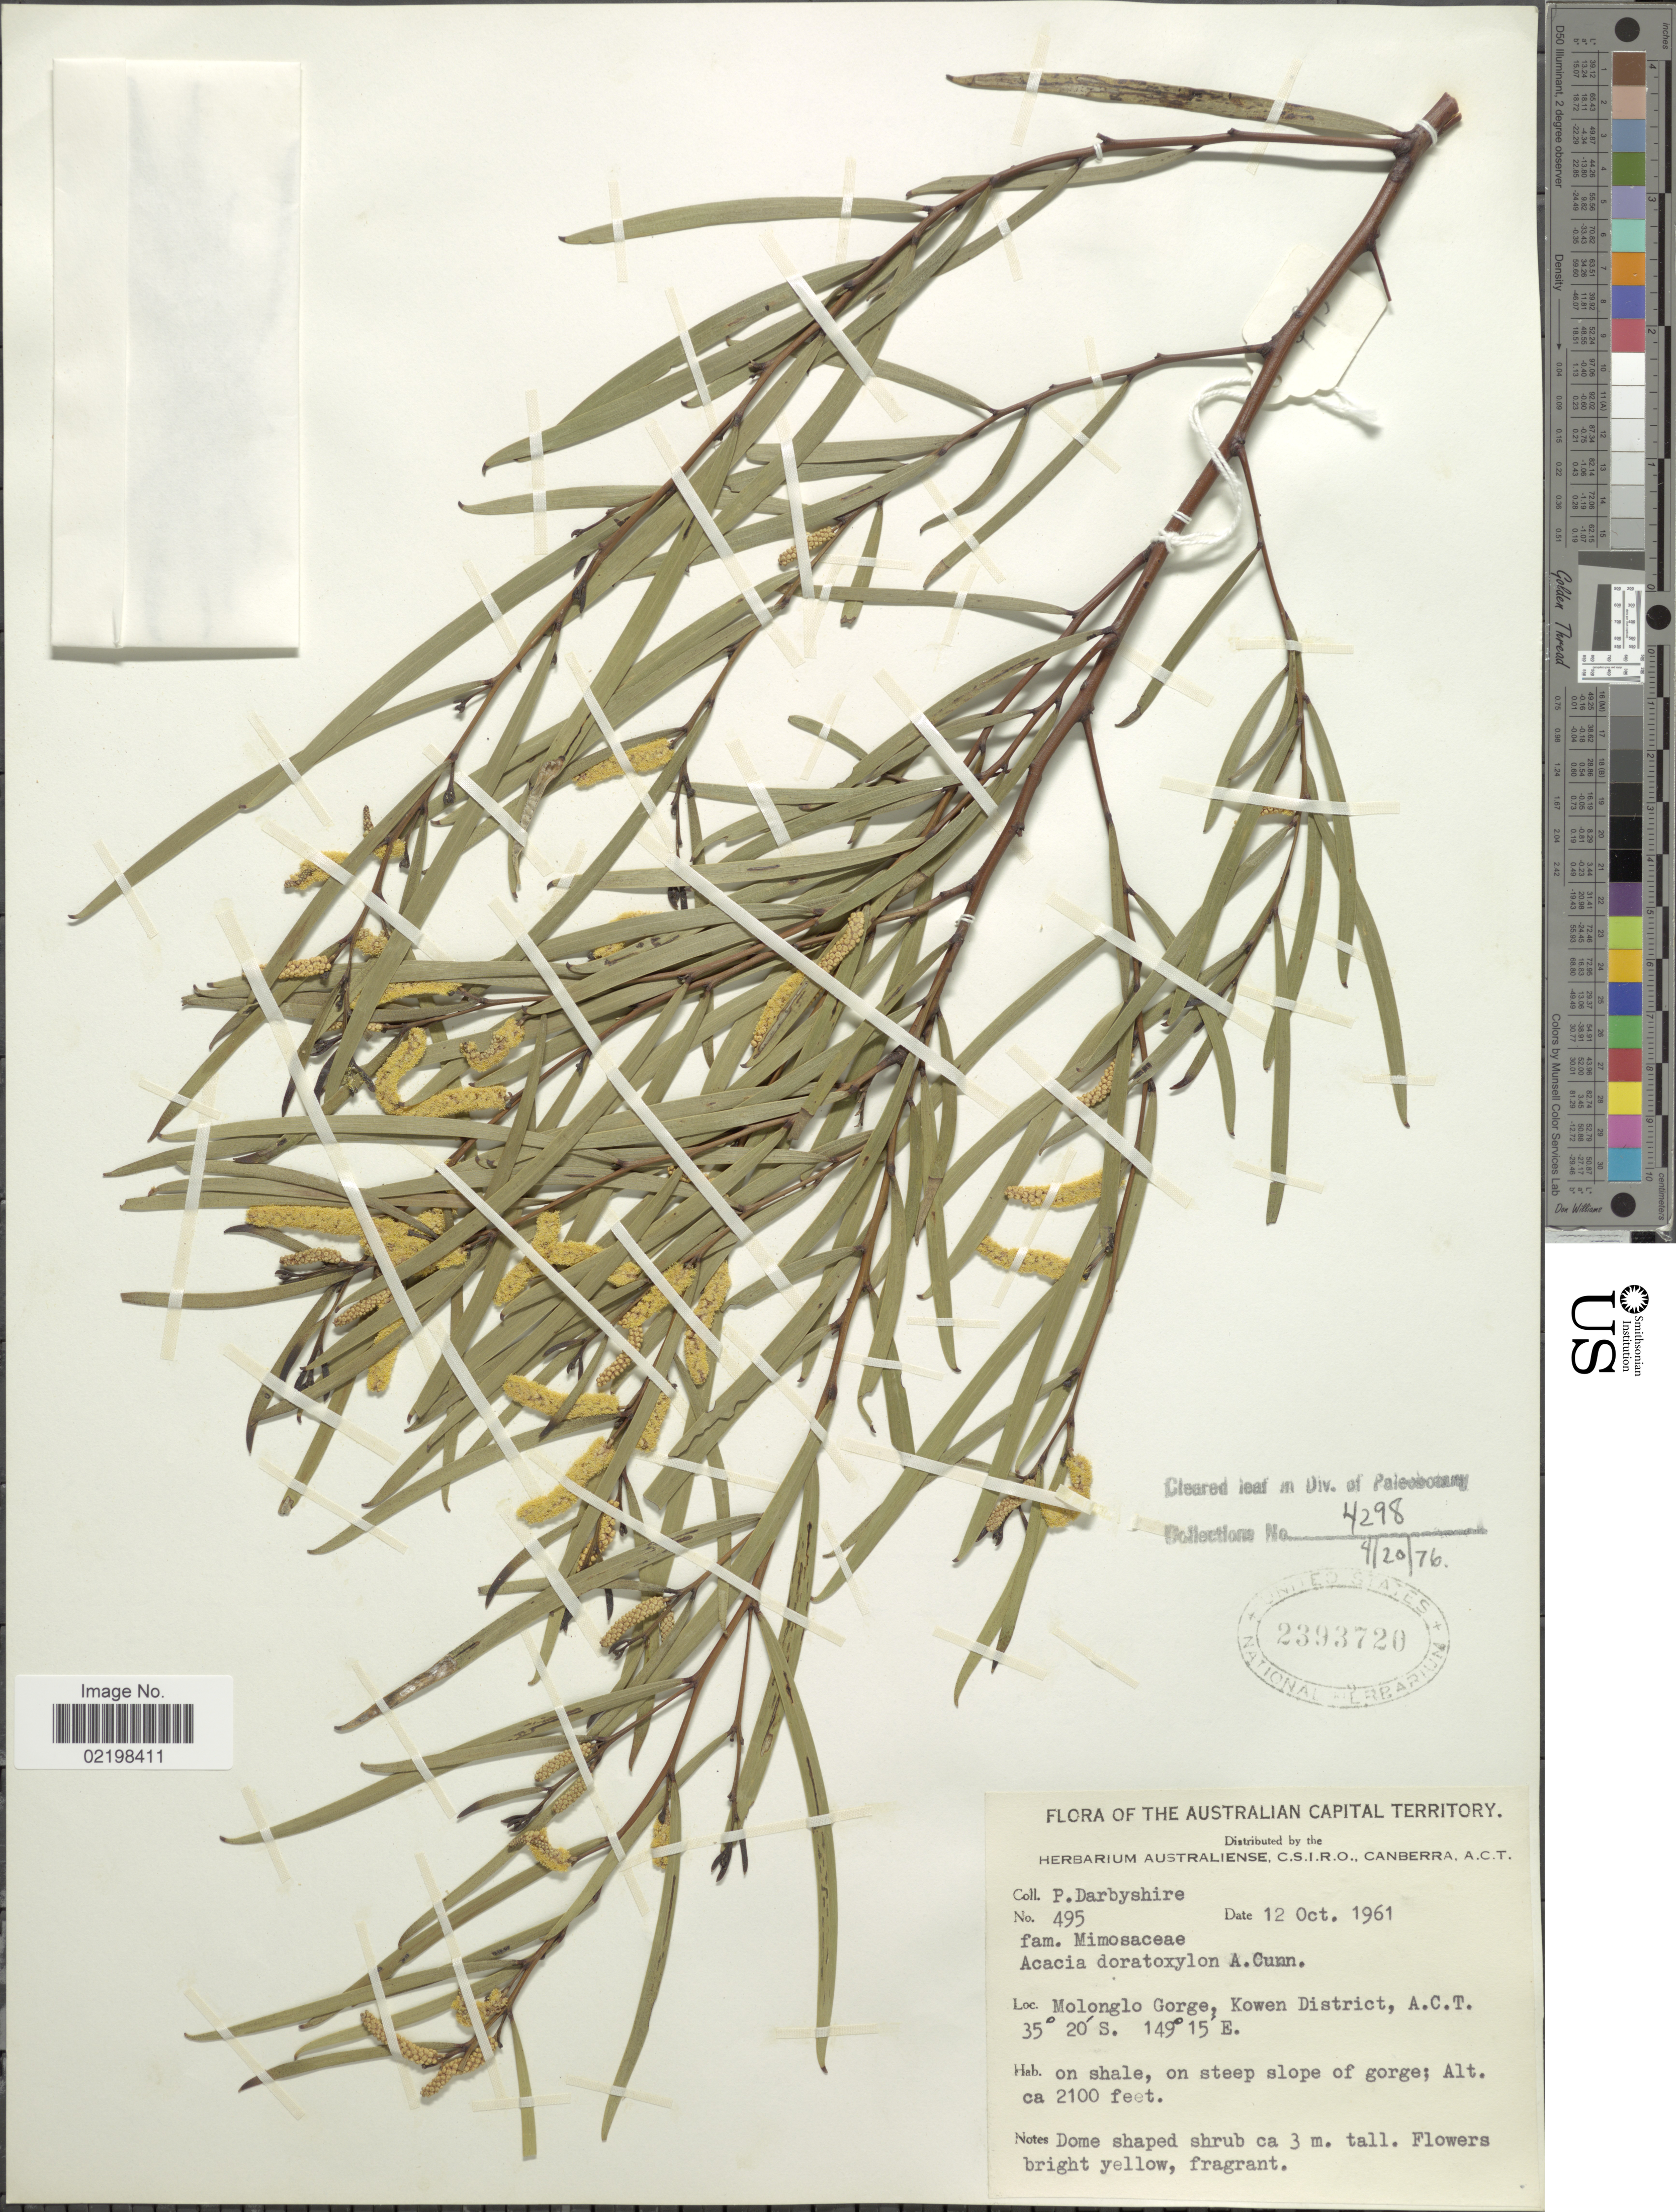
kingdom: Plantae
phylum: Tracheophyta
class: Magnoliopsida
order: Fabales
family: Fabaceae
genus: Acacia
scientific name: Acacia doratoxylon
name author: Meisn.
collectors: P. Darbyshire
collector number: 495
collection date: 1961-10-12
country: Australia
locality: Molonglo Gorge, Kowen District, A.C.T.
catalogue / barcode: US 2393720